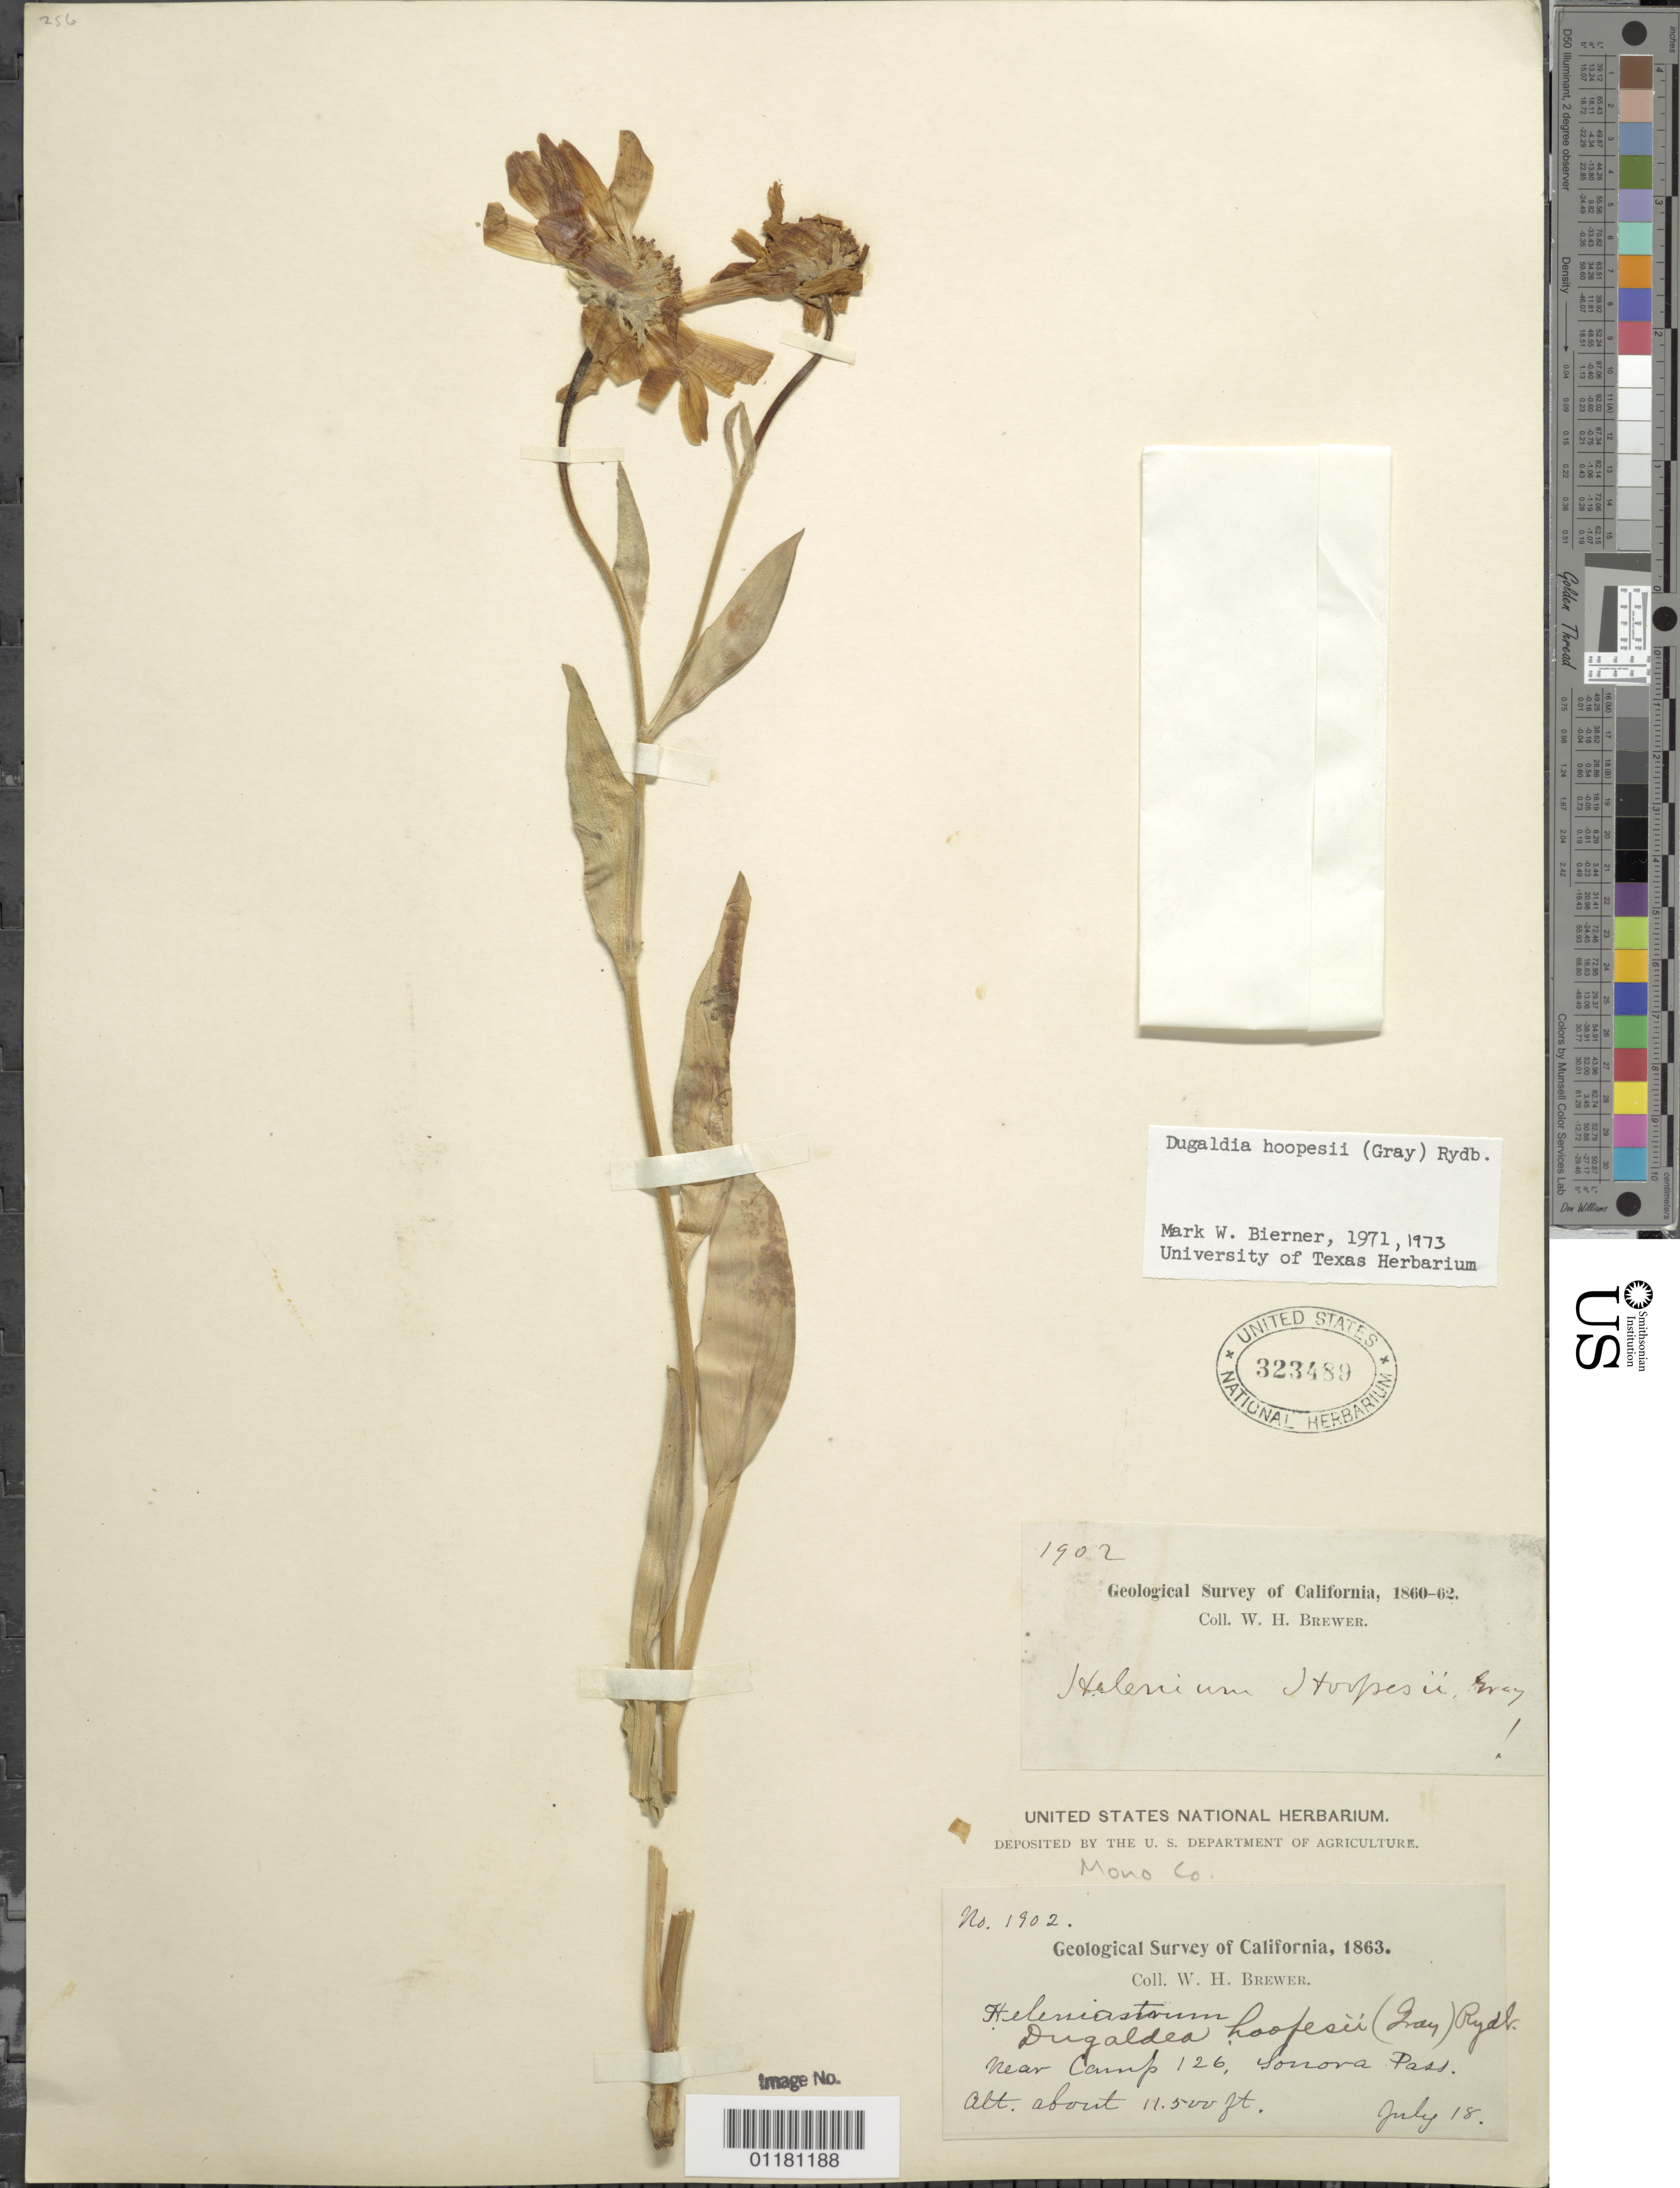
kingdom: Plantae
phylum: Tracheophyta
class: Magnoliopsida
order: Asterales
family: Asteraceae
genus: Dugaldia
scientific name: Dugaldia hoopesii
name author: (A. Gray) Rydb.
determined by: Bierner, M. W.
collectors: W. H. Brewer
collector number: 1902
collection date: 1863-07-18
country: United States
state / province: California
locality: near Camp 126, Sonora Pass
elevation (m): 3505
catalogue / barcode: US 323489